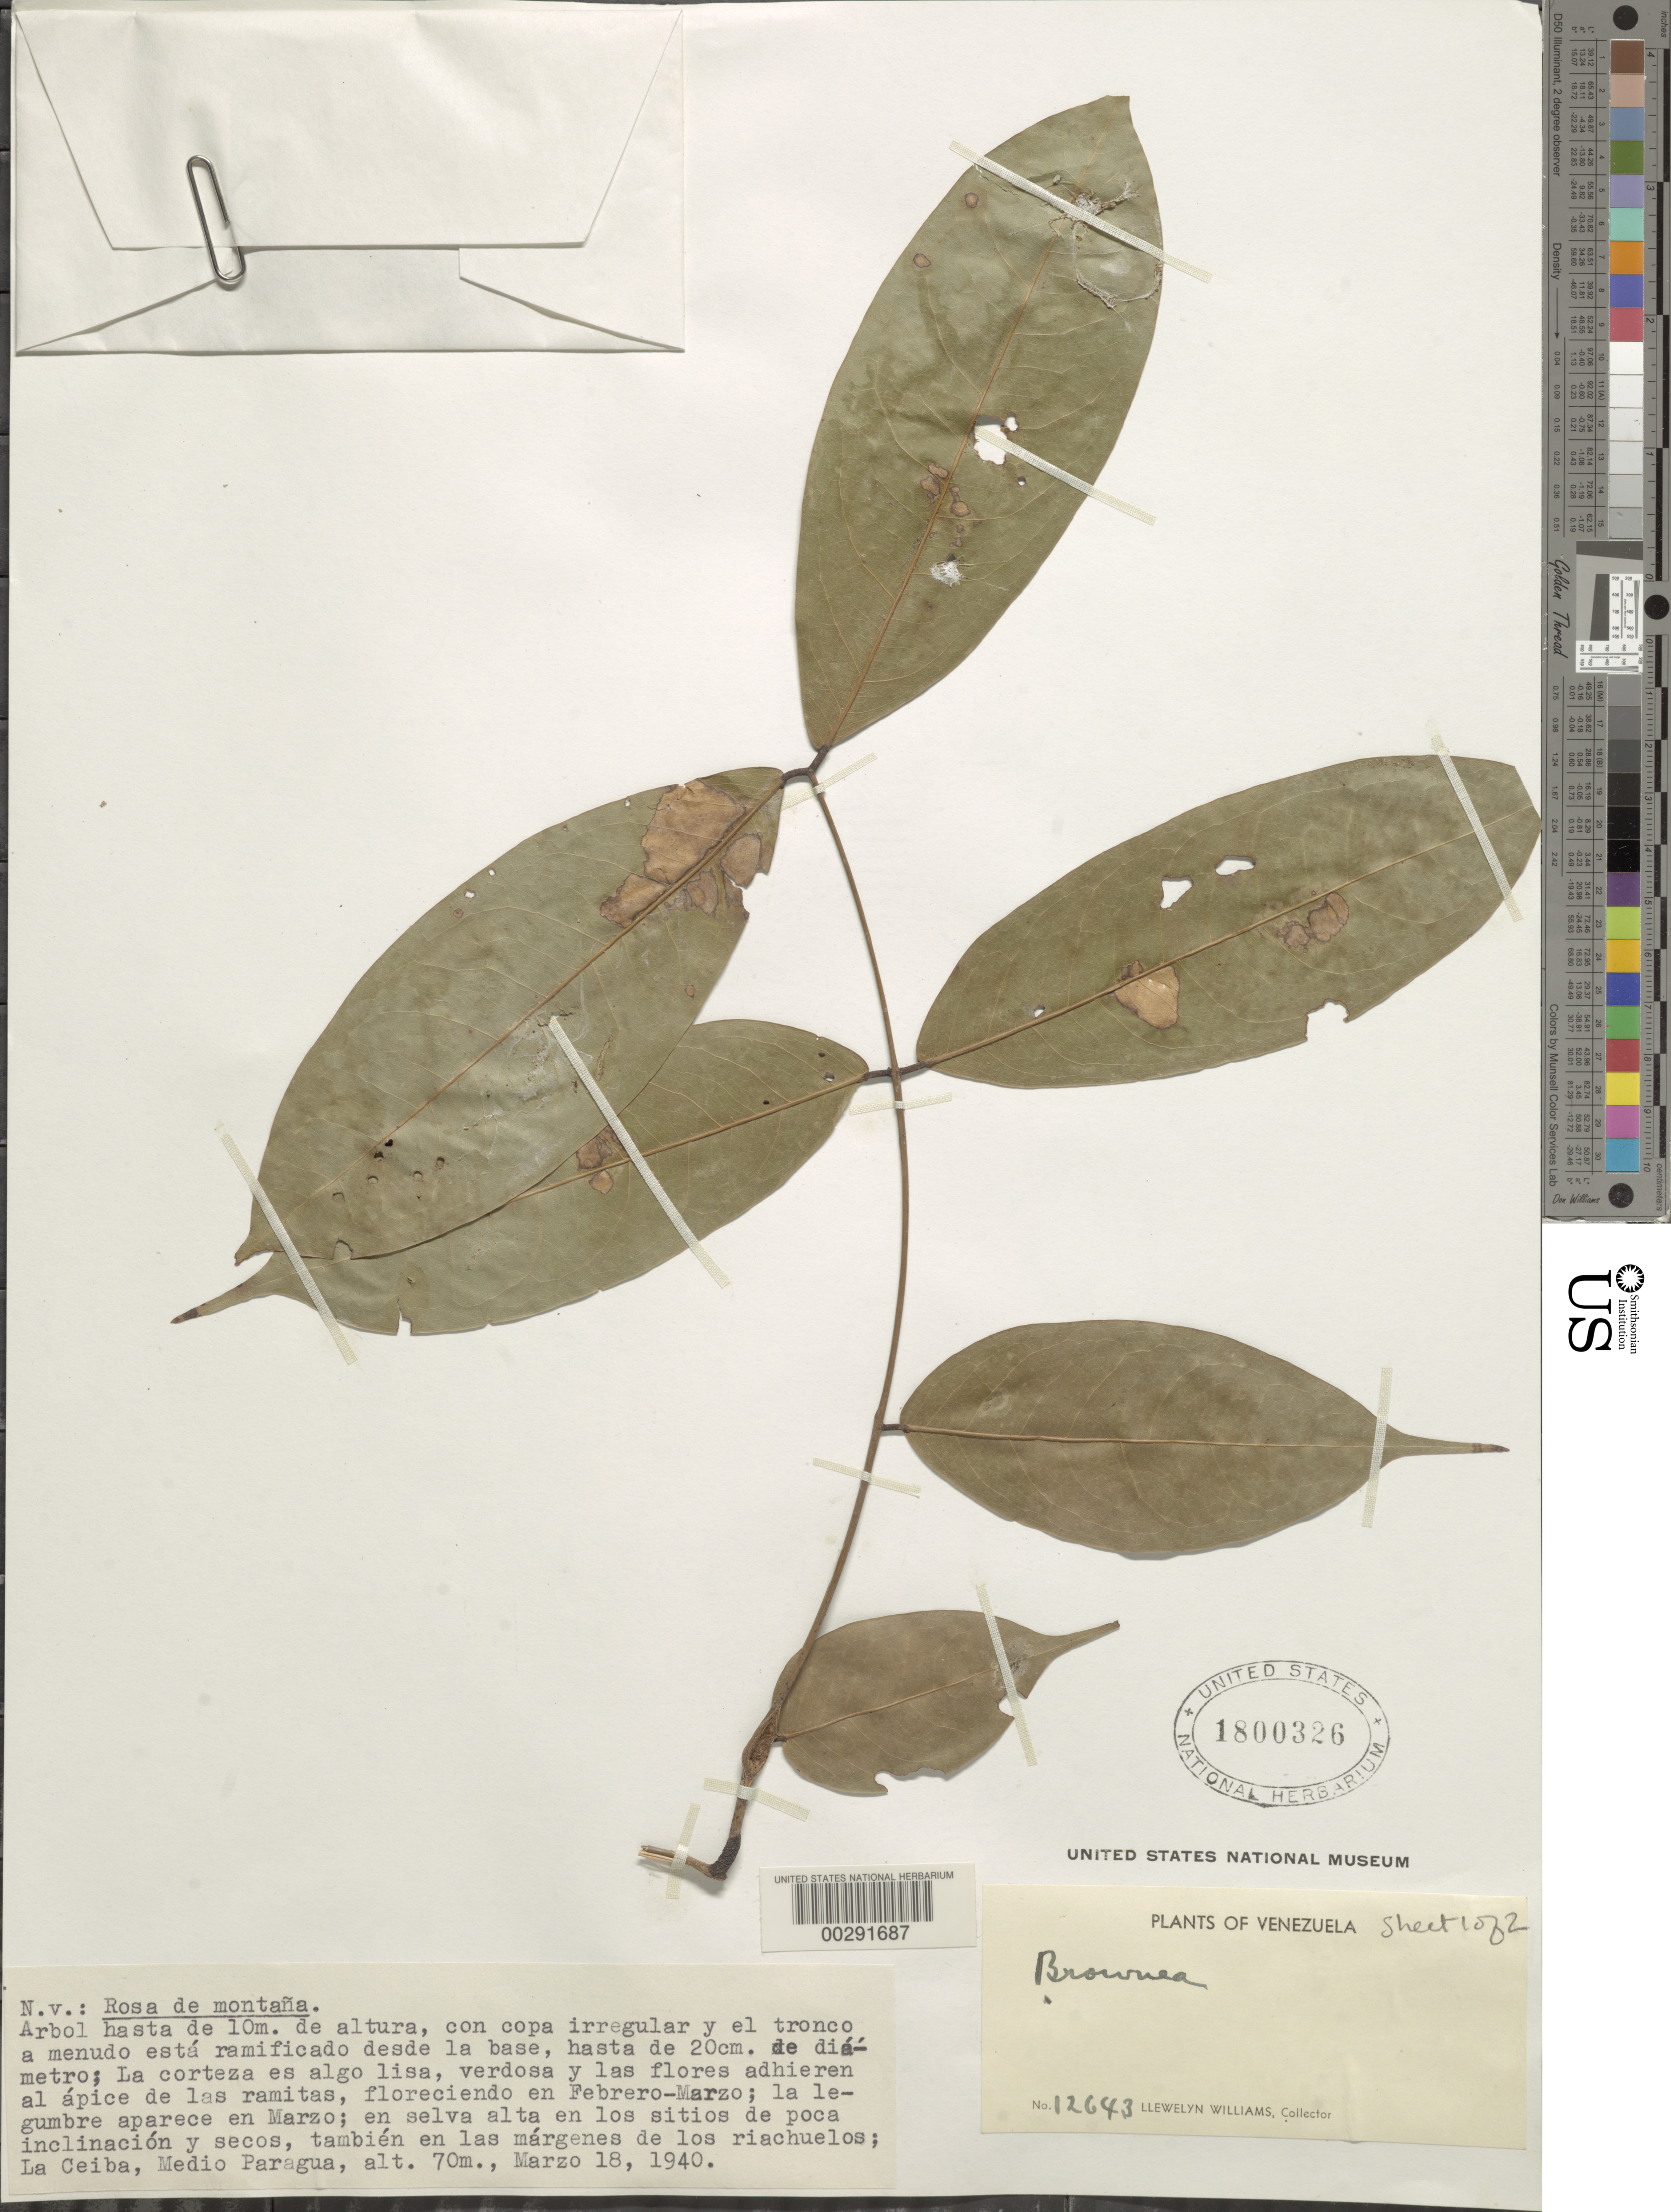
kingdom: Plantae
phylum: Tracheophyta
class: Magnoliopsida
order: Fabales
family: Fabaceae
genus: Brownea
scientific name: Brownea sp.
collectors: Ll. Williams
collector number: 12643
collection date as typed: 18 Mar 1940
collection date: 1940-03-18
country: Venezuela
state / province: Bolivar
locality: La ceiba, medio paragua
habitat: Tall forest on the site of a small dry incline, also on the edges of brooks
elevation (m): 70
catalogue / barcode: US 1800326